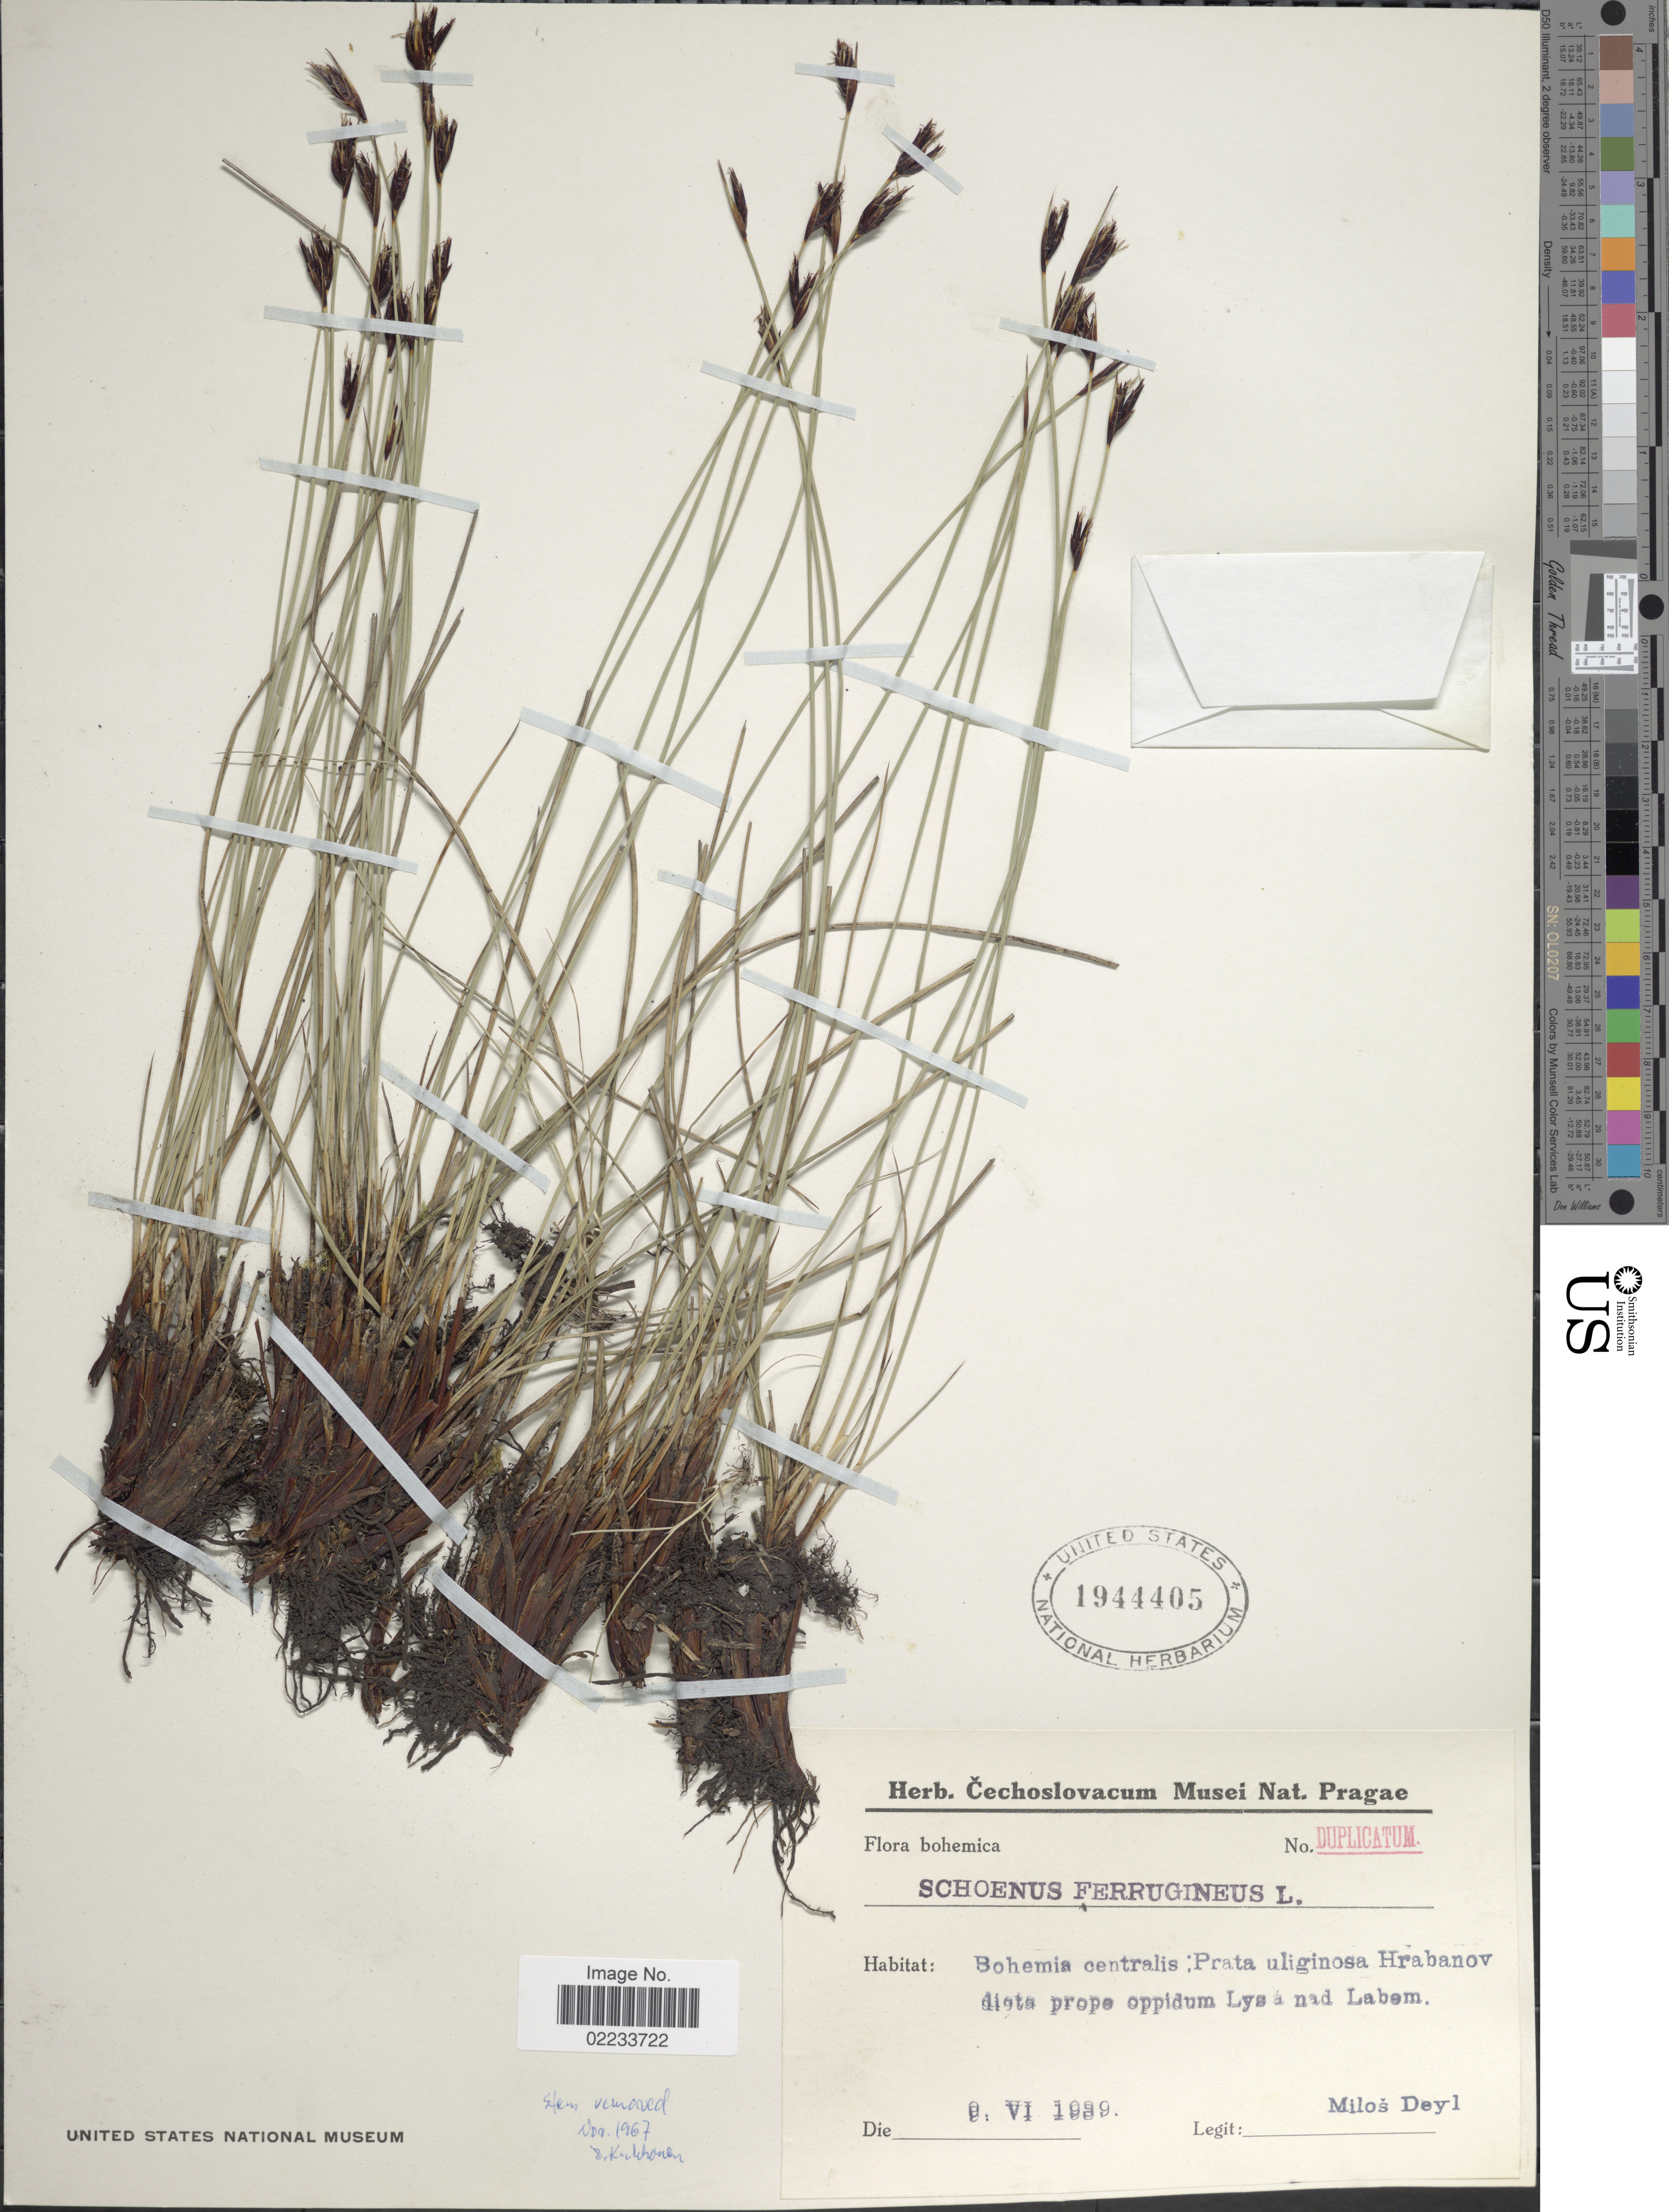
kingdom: Plantae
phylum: Tracheophyta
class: Liliopsida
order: Poales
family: Cyperaceae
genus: Schoenus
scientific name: Schoenus ferrugineus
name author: L.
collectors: M. Deyl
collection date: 1939-06-09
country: Czechia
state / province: Central Bohemian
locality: Bohemia centralis: Prata uliginosa Hrabanov dicta prope oppidum Lysanad Labem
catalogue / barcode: US 1944405